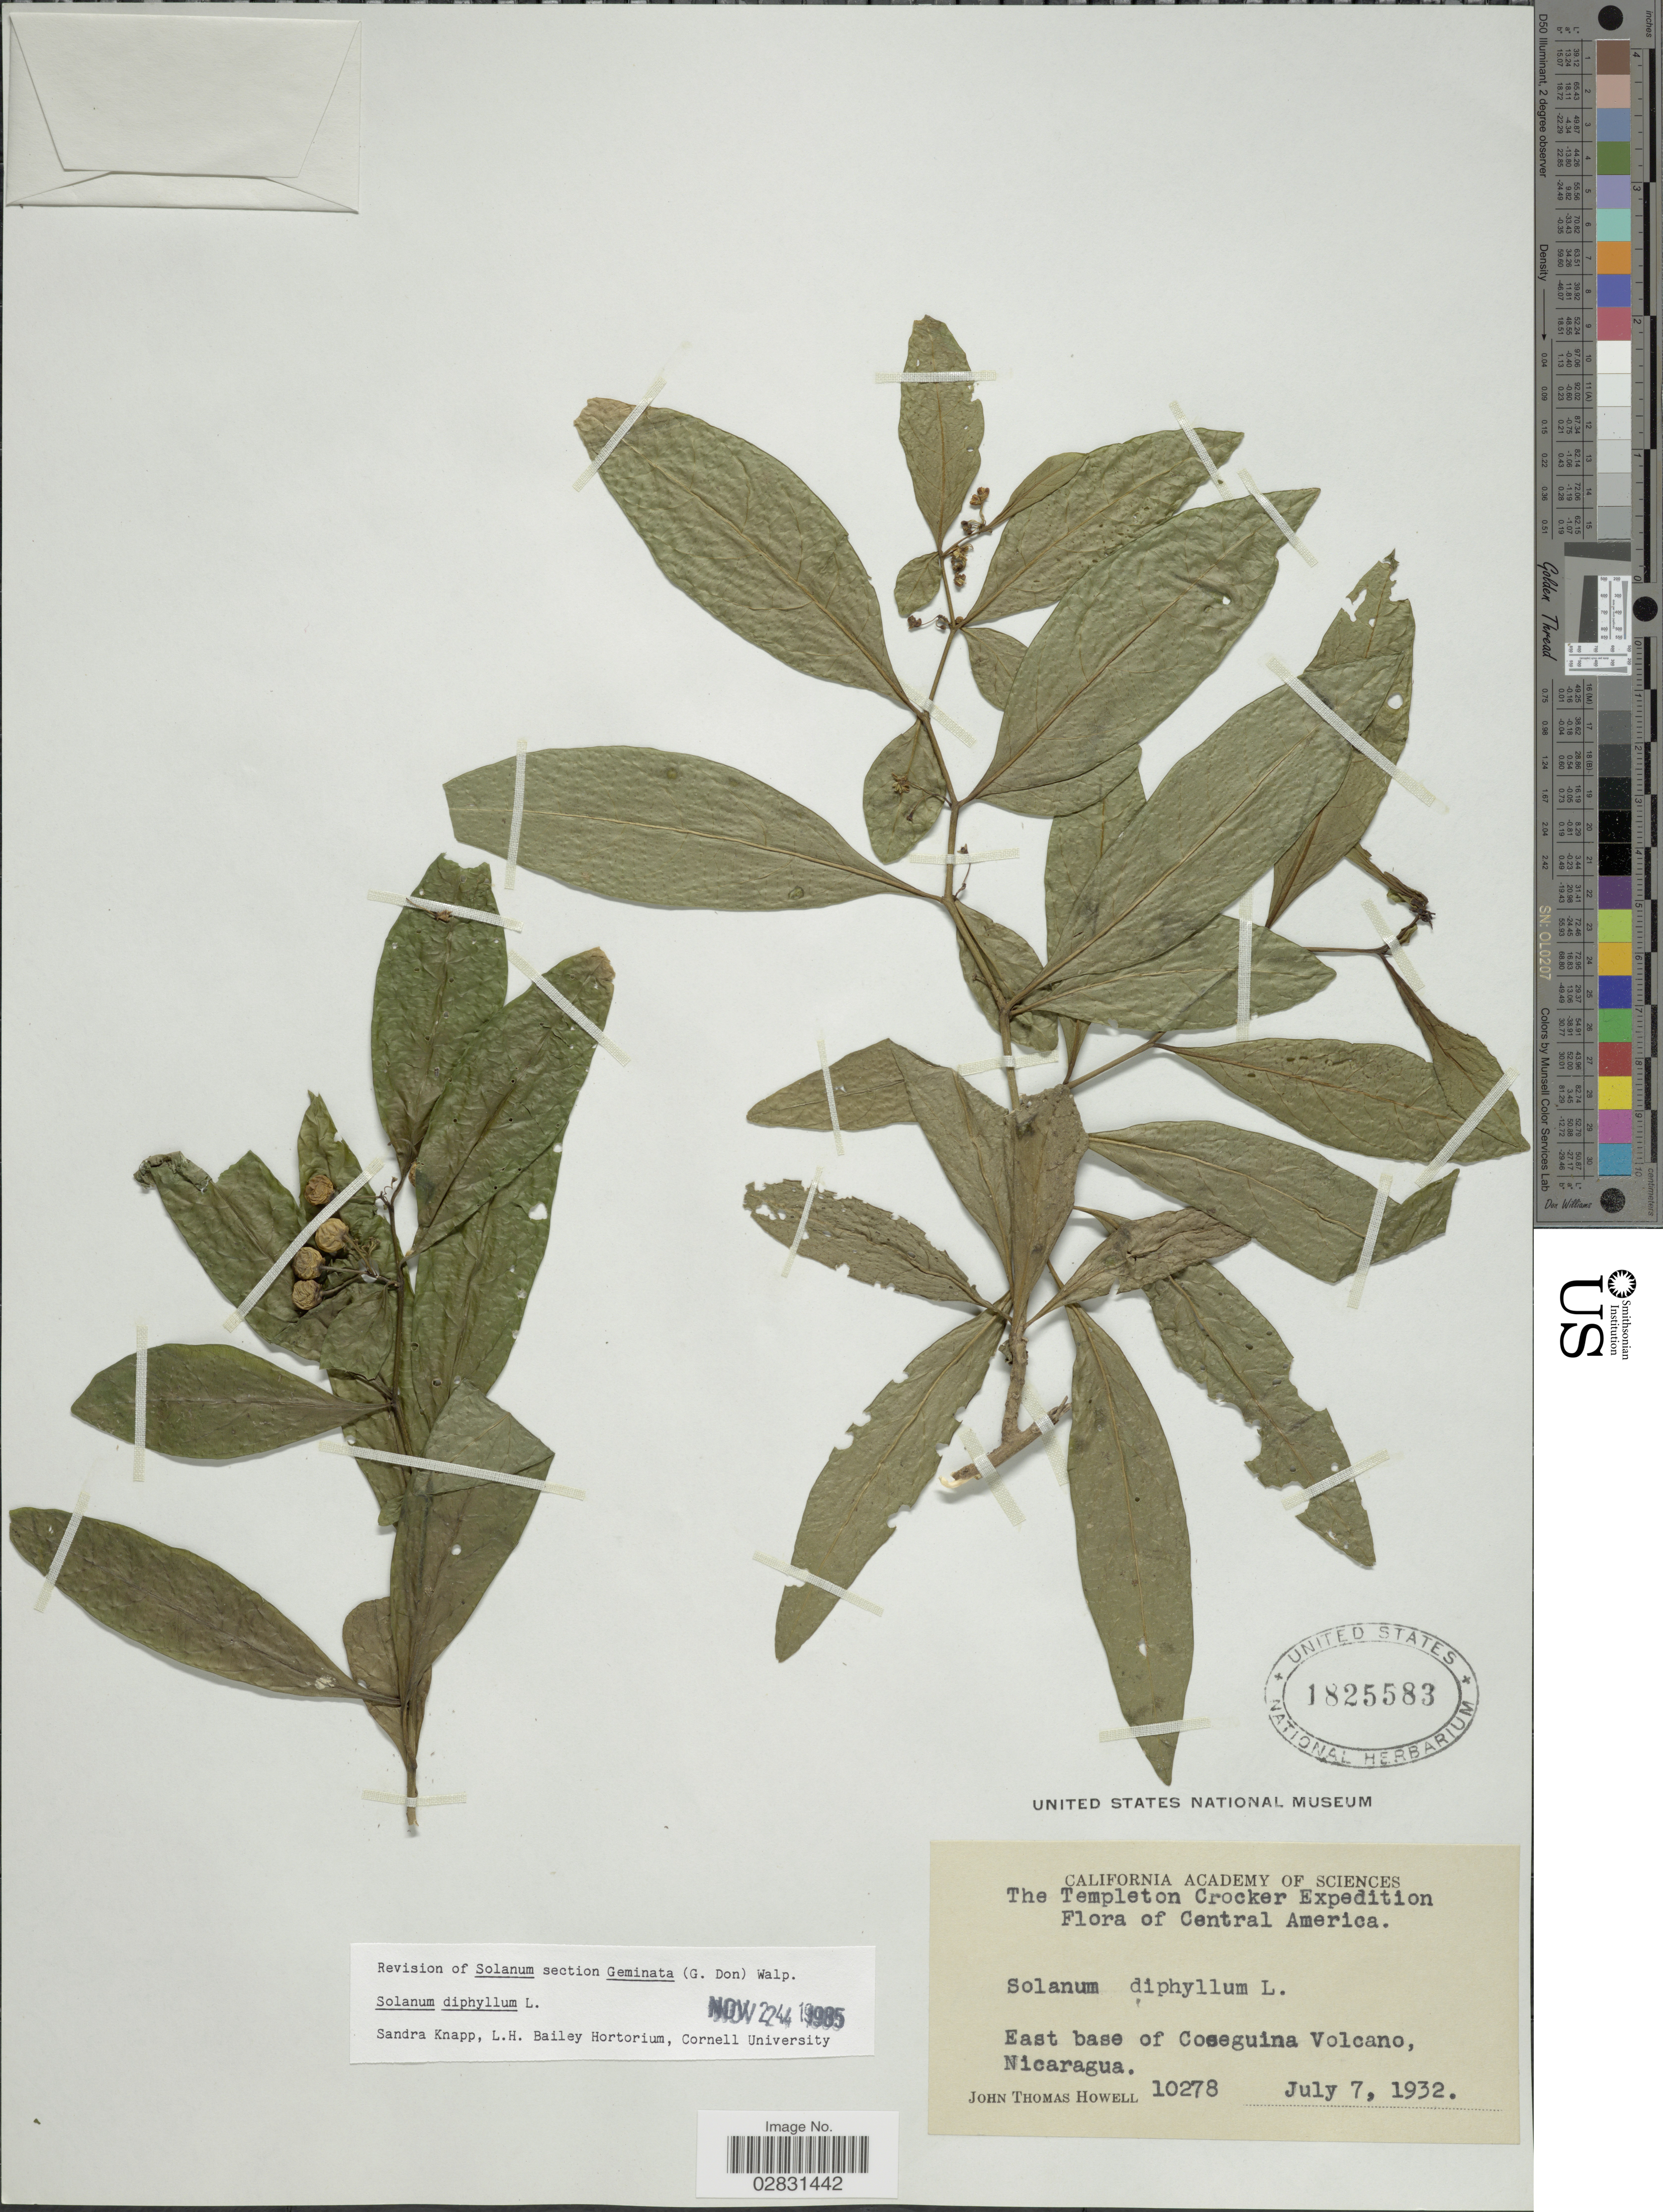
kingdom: Plantae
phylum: Tracheophyta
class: Magnoliopsida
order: Solanales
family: Solanaceae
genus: Solanum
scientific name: Solanum diphyllum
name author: L.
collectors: J. T. Howell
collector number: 10278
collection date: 1932-07-07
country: Nicaragua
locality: Central America, East base of Coseguina Volcano.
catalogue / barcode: US 1825583